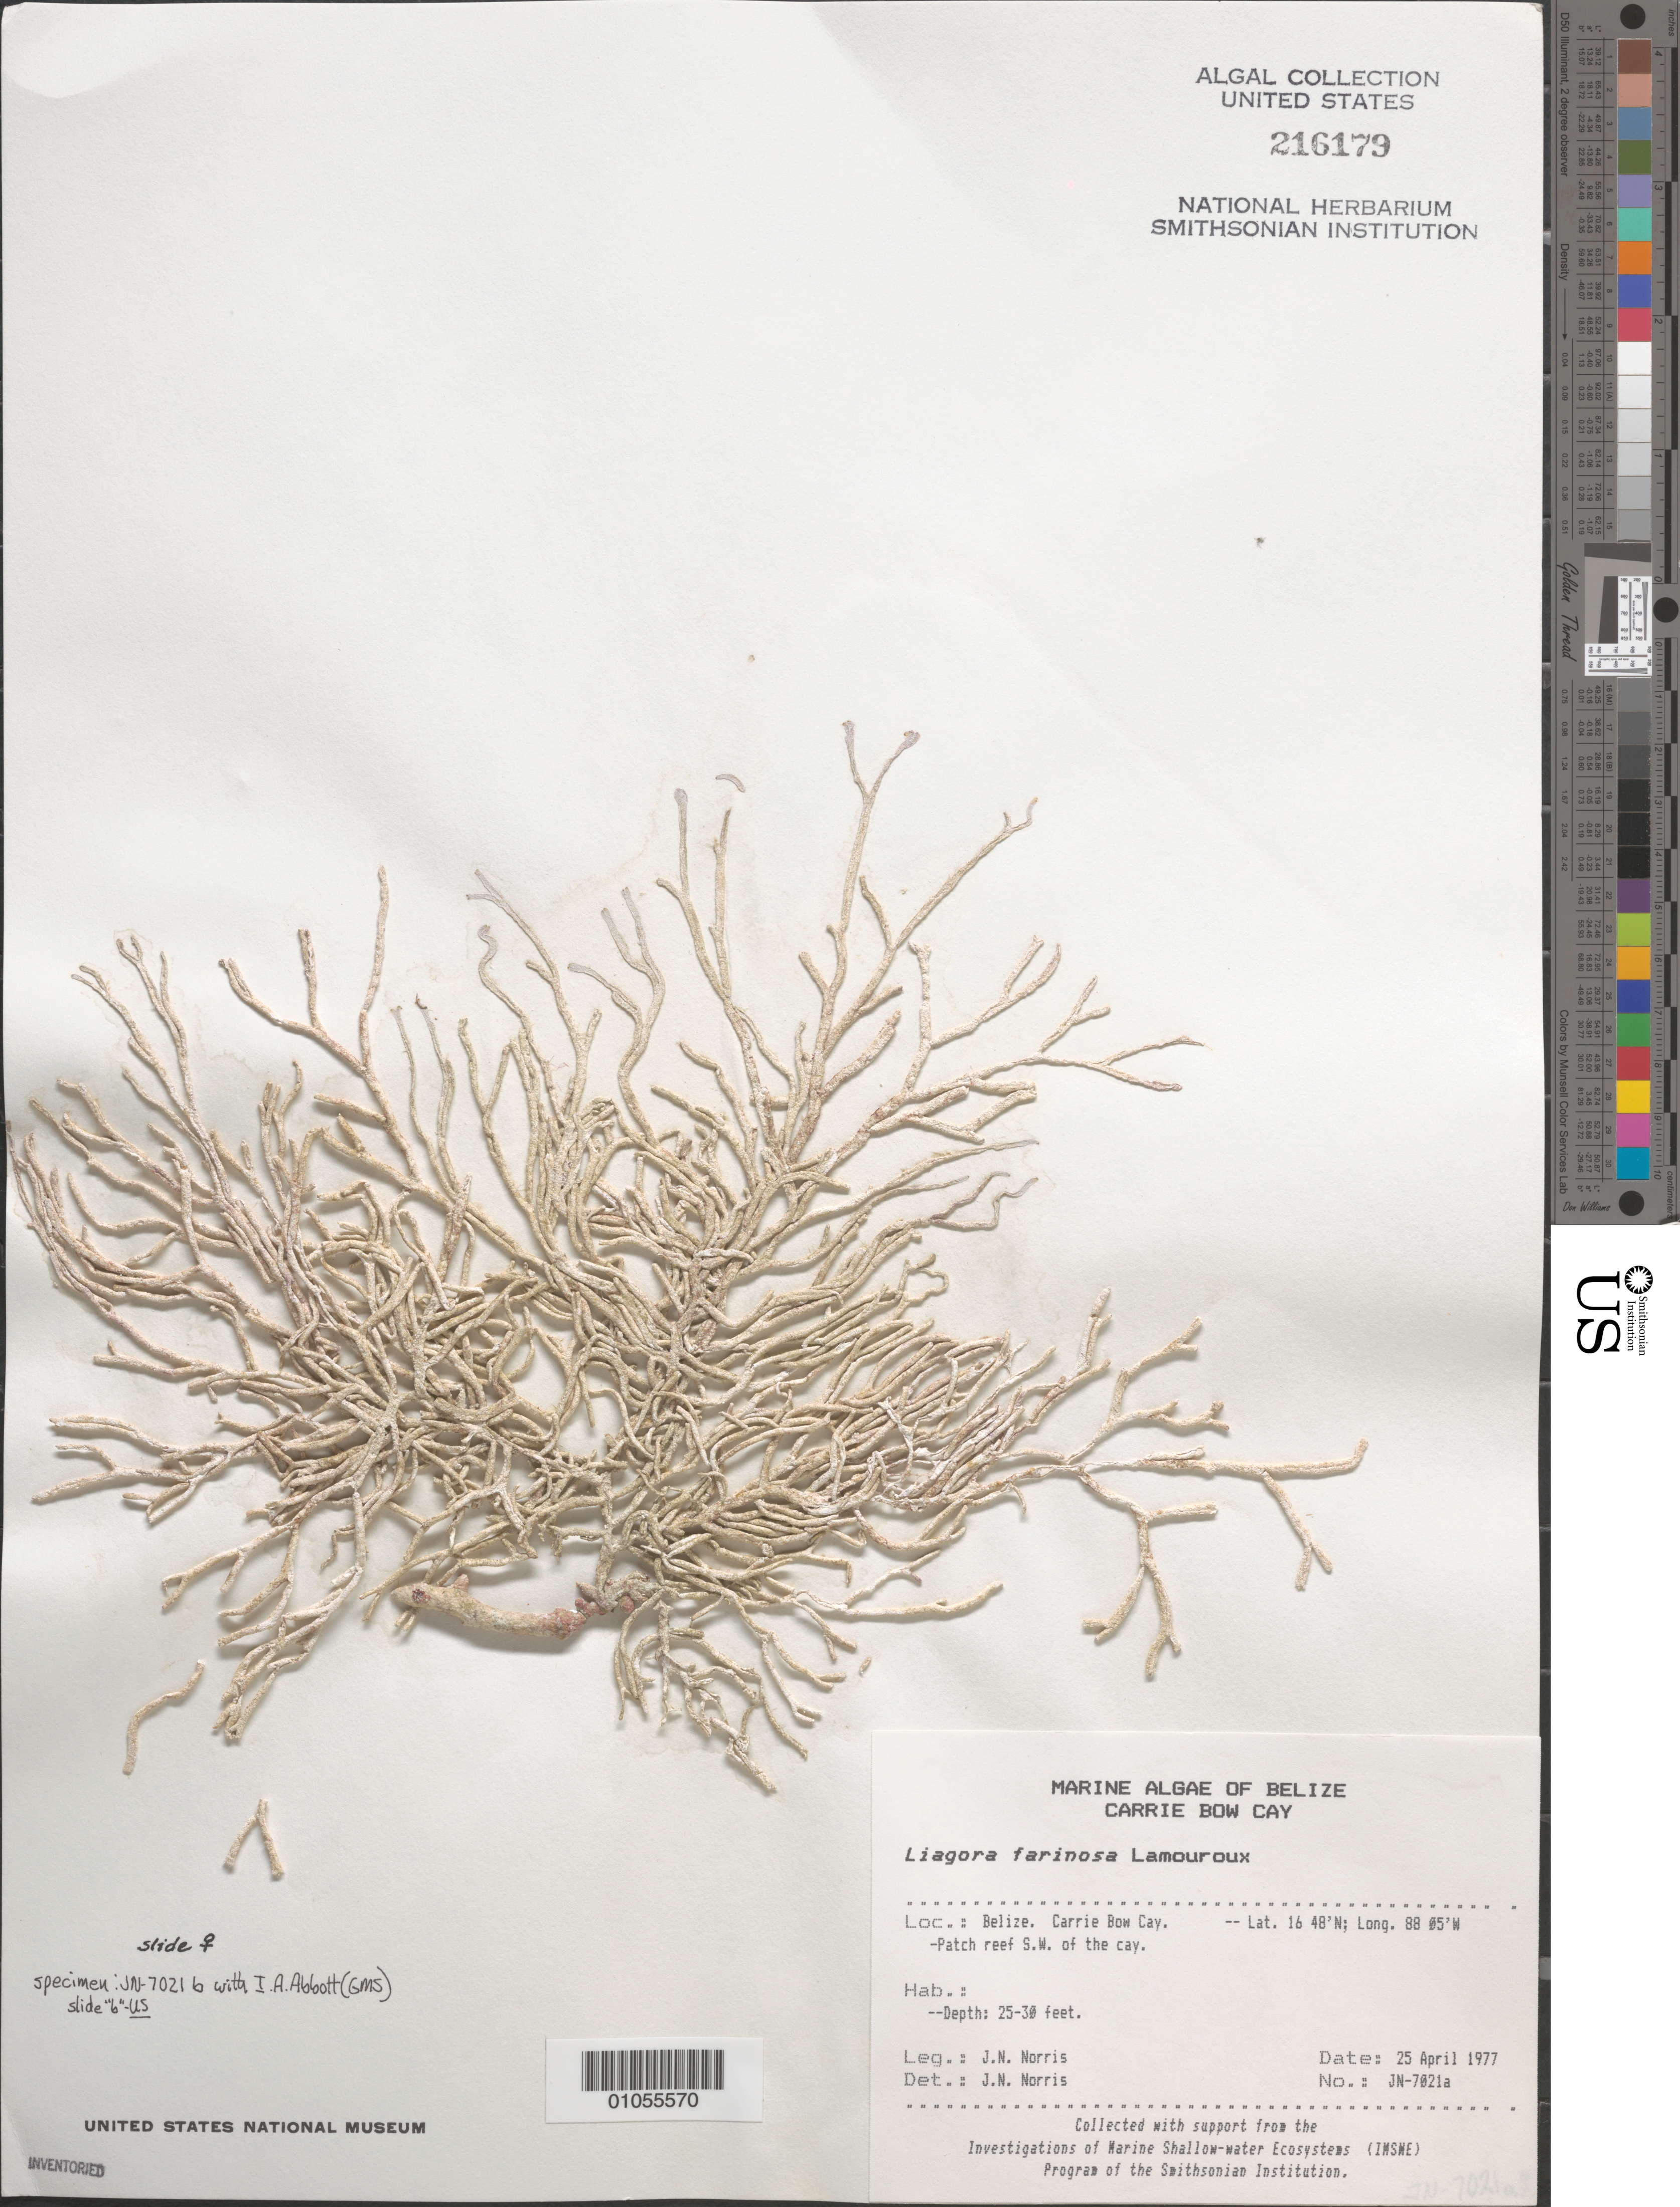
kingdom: Plantae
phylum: Rhodophyta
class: Florideophyceae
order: Nemaliales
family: Liagoraceae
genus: Liagora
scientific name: Liagora farinosa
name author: J.V.Lamouroux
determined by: Norris, James N.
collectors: J. N. Norris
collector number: JN-7021A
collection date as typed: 25 Apr 1977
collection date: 1977-04-25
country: Belize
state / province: Stann Creek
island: Carrie Bow Cay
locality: Patch reef southwest of Carrie Bow Cay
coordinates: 16 48'N, 88 05'W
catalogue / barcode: US 216179